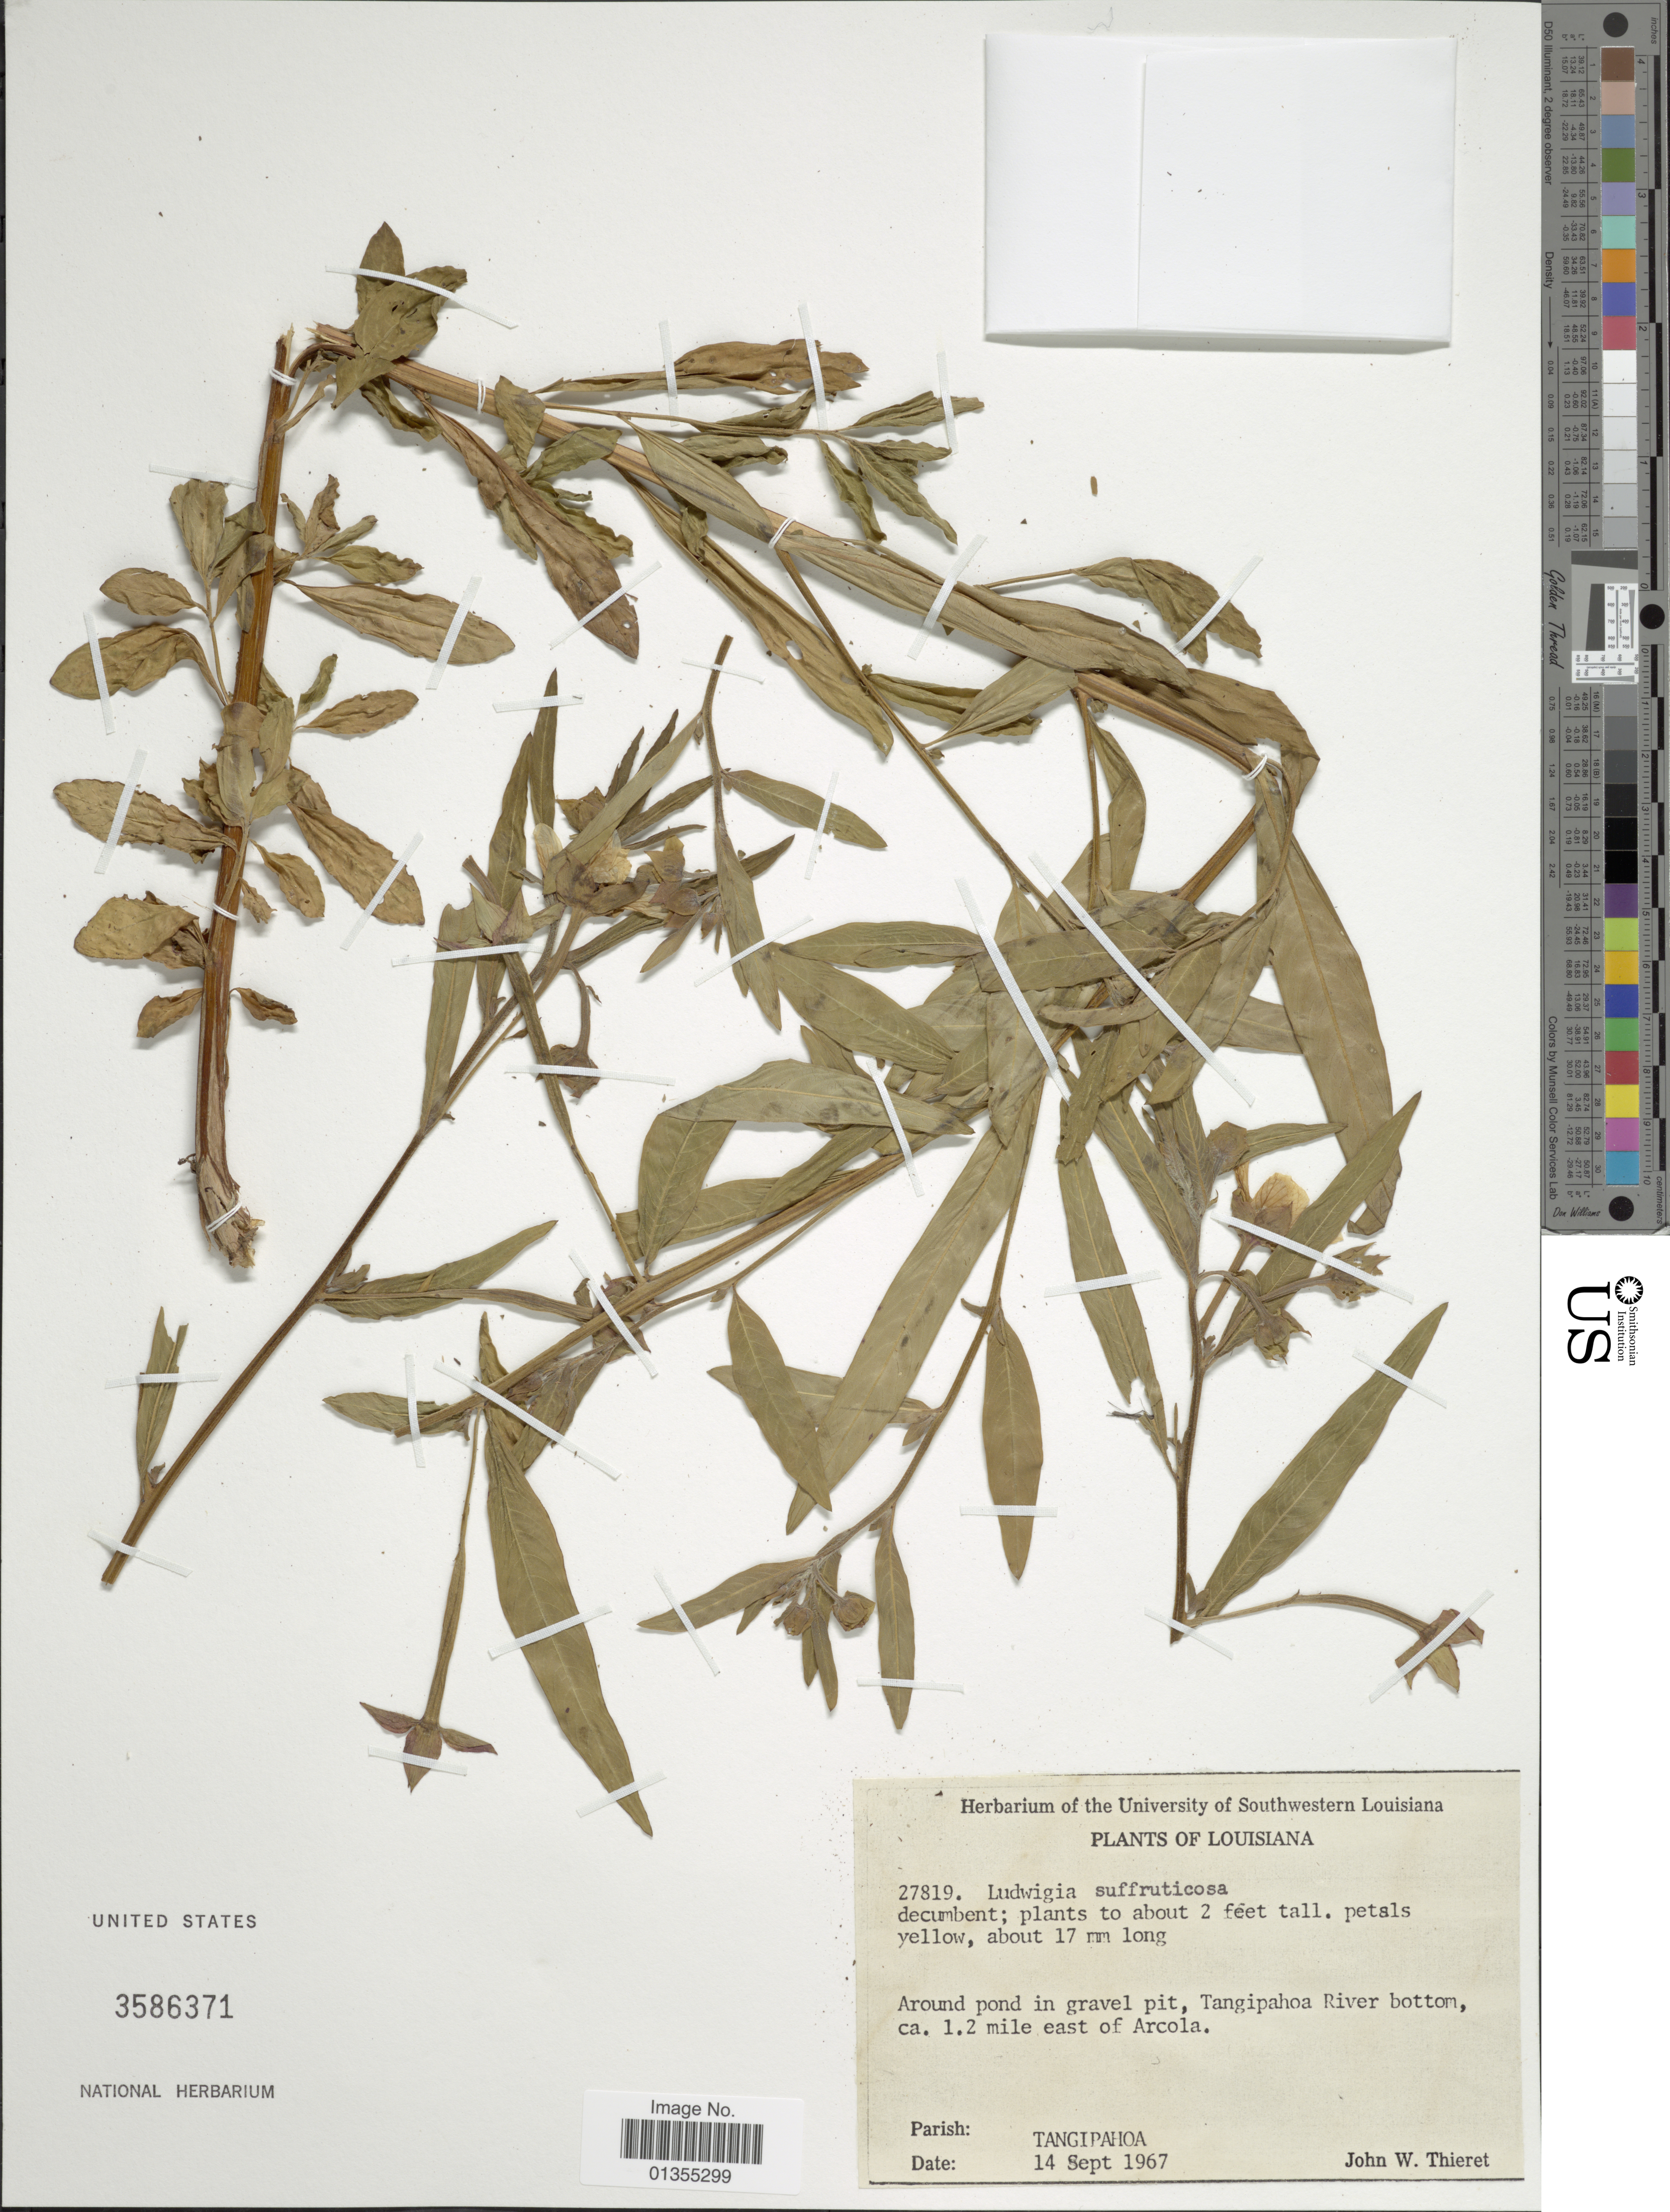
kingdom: Plantae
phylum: Tracheophyta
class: Magnoliopsida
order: Myrtales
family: Onagraceae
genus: Ludwigia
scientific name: Ludwigia suffruticosa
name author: Walter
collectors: J. W. Thieret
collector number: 27819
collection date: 1967-09-14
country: United States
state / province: Louisiana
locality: Aroun pond in gravel pit, Tangipahoa River bottom, ca. 1.2 mile east of Arcola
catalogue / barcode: US 3586371